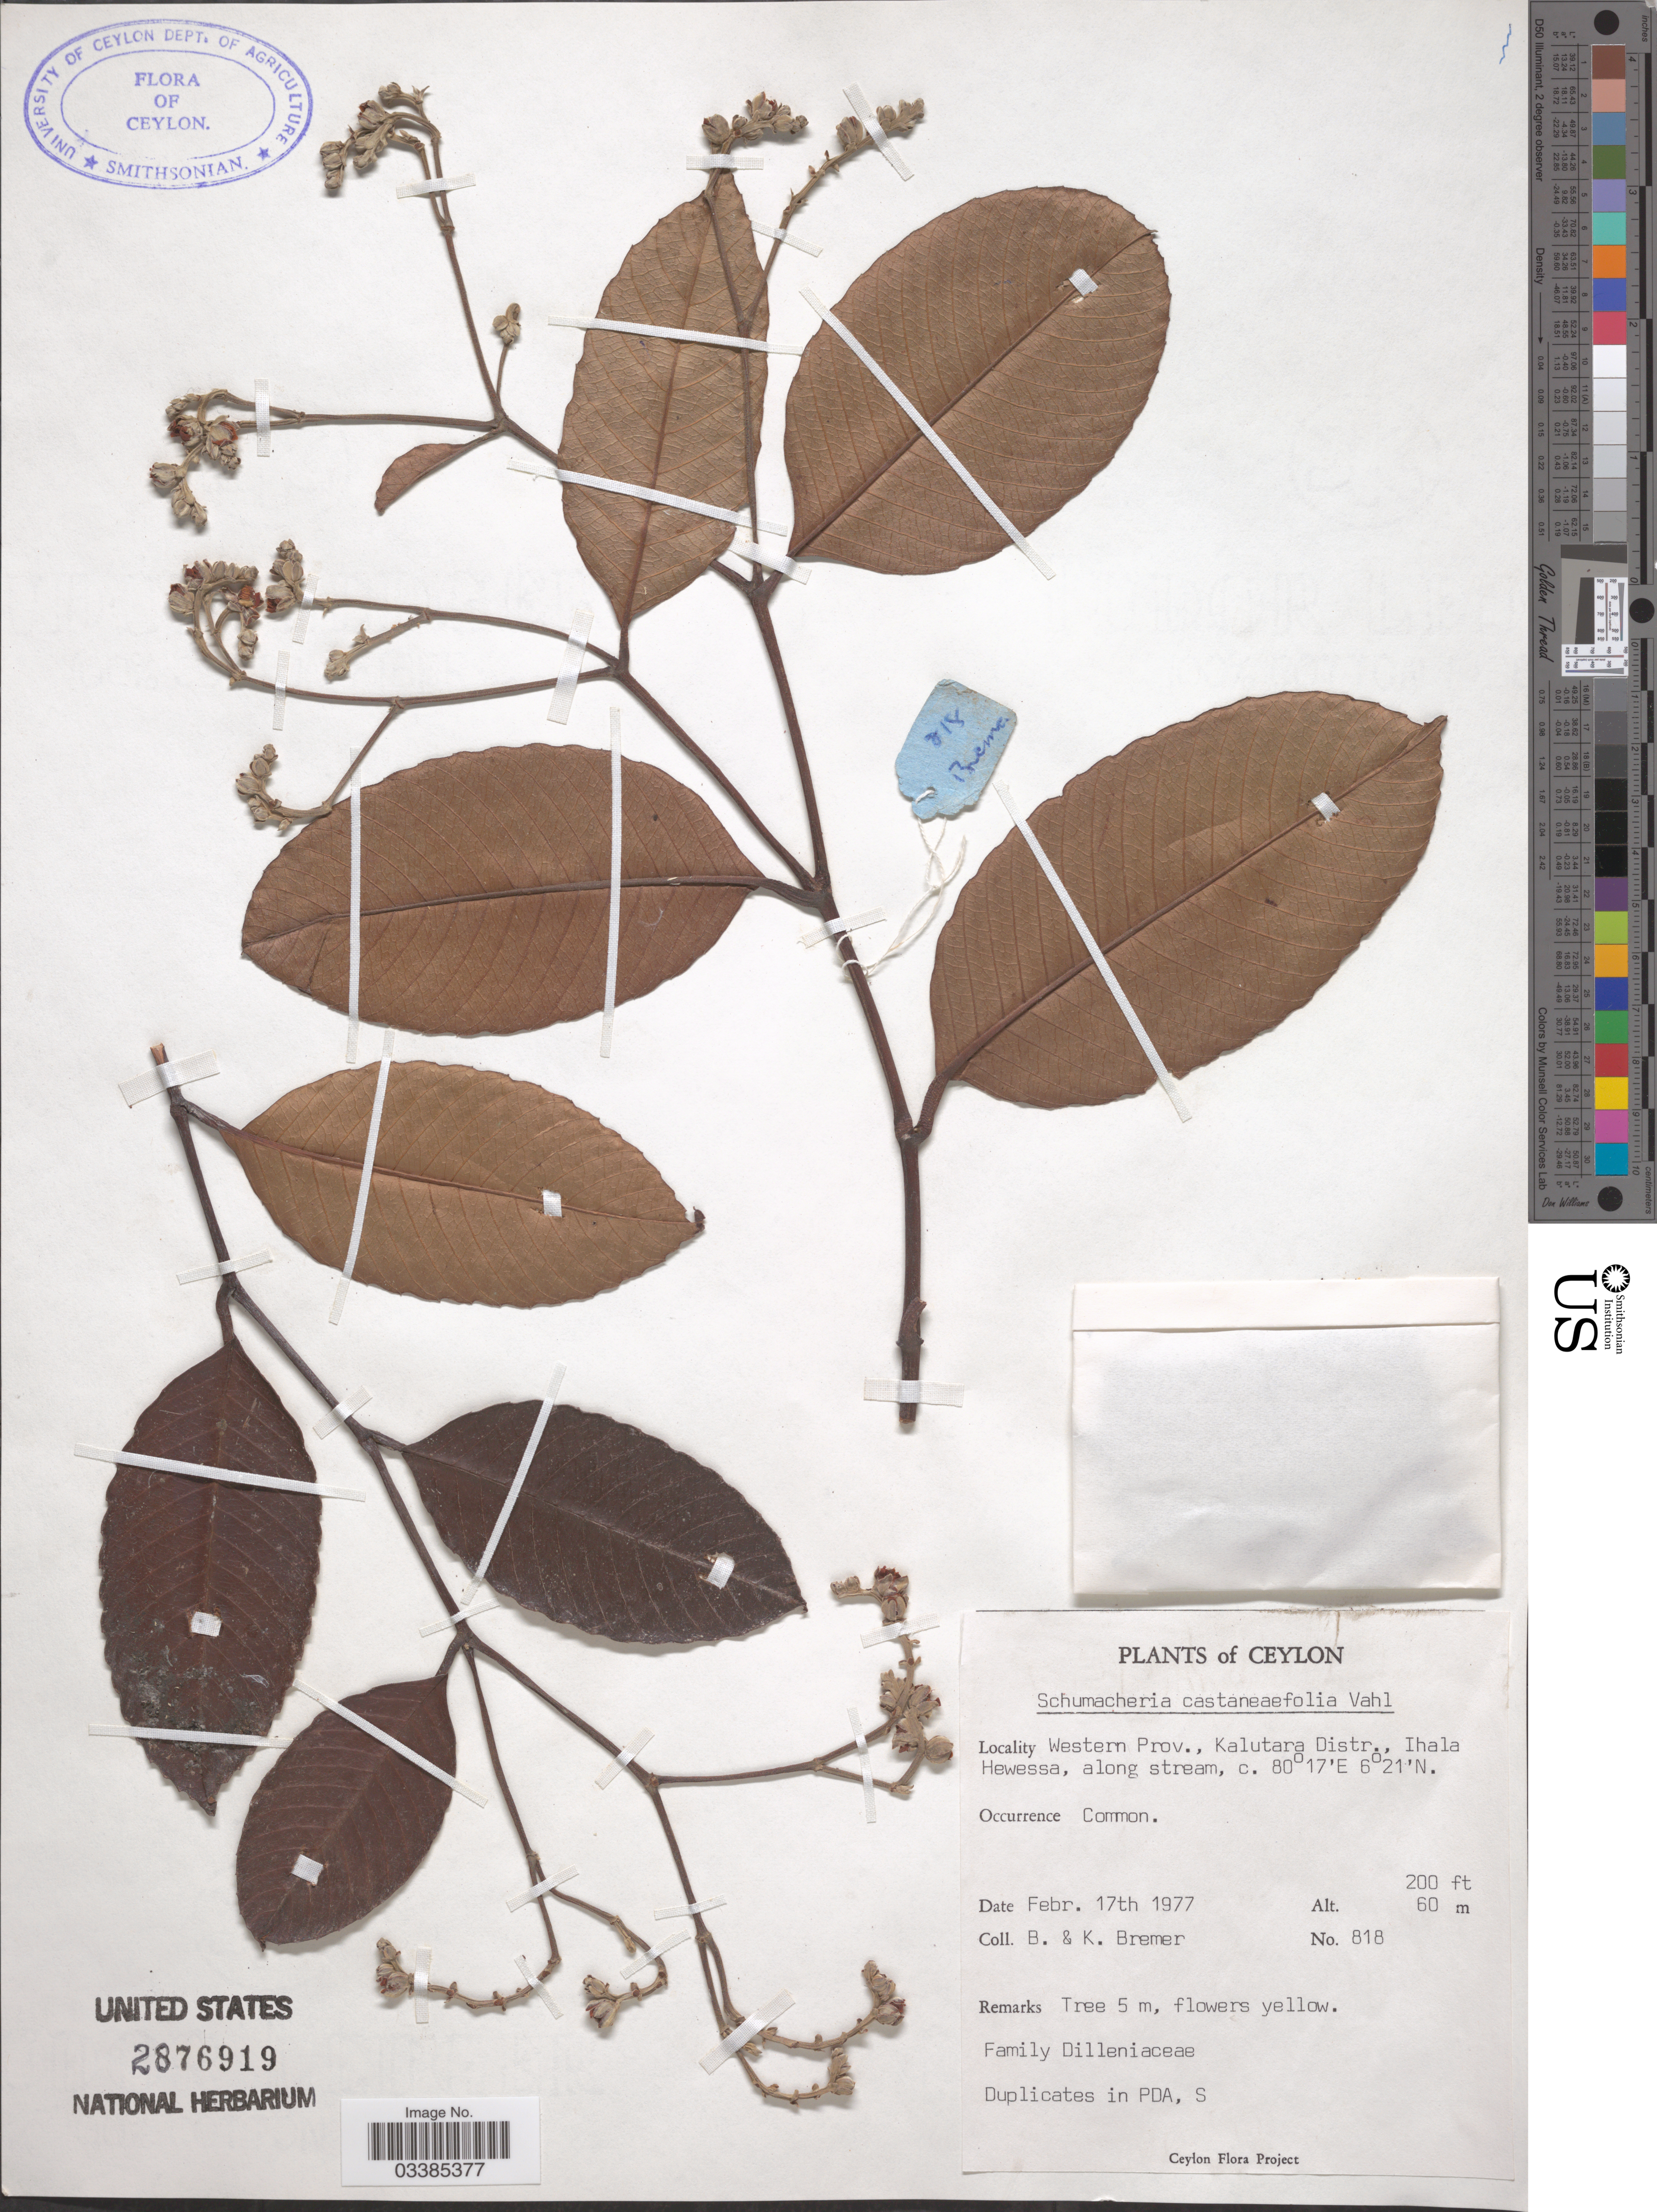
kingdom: Plantae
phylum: Tracheophyta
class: Magnoliopsida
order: Dilleniales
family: Dilleniaceae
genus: Schumacheria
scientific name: Schumacheria castaneifolia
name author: Vahl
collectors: B. Bremer & K. Bremer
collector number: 818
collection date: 1977-02-17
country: Sri Lanka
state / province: Western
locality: Ceylon. Kalutara Distr., Ihala Hewessa, along stream.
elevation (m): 61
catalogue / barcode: US 2876919